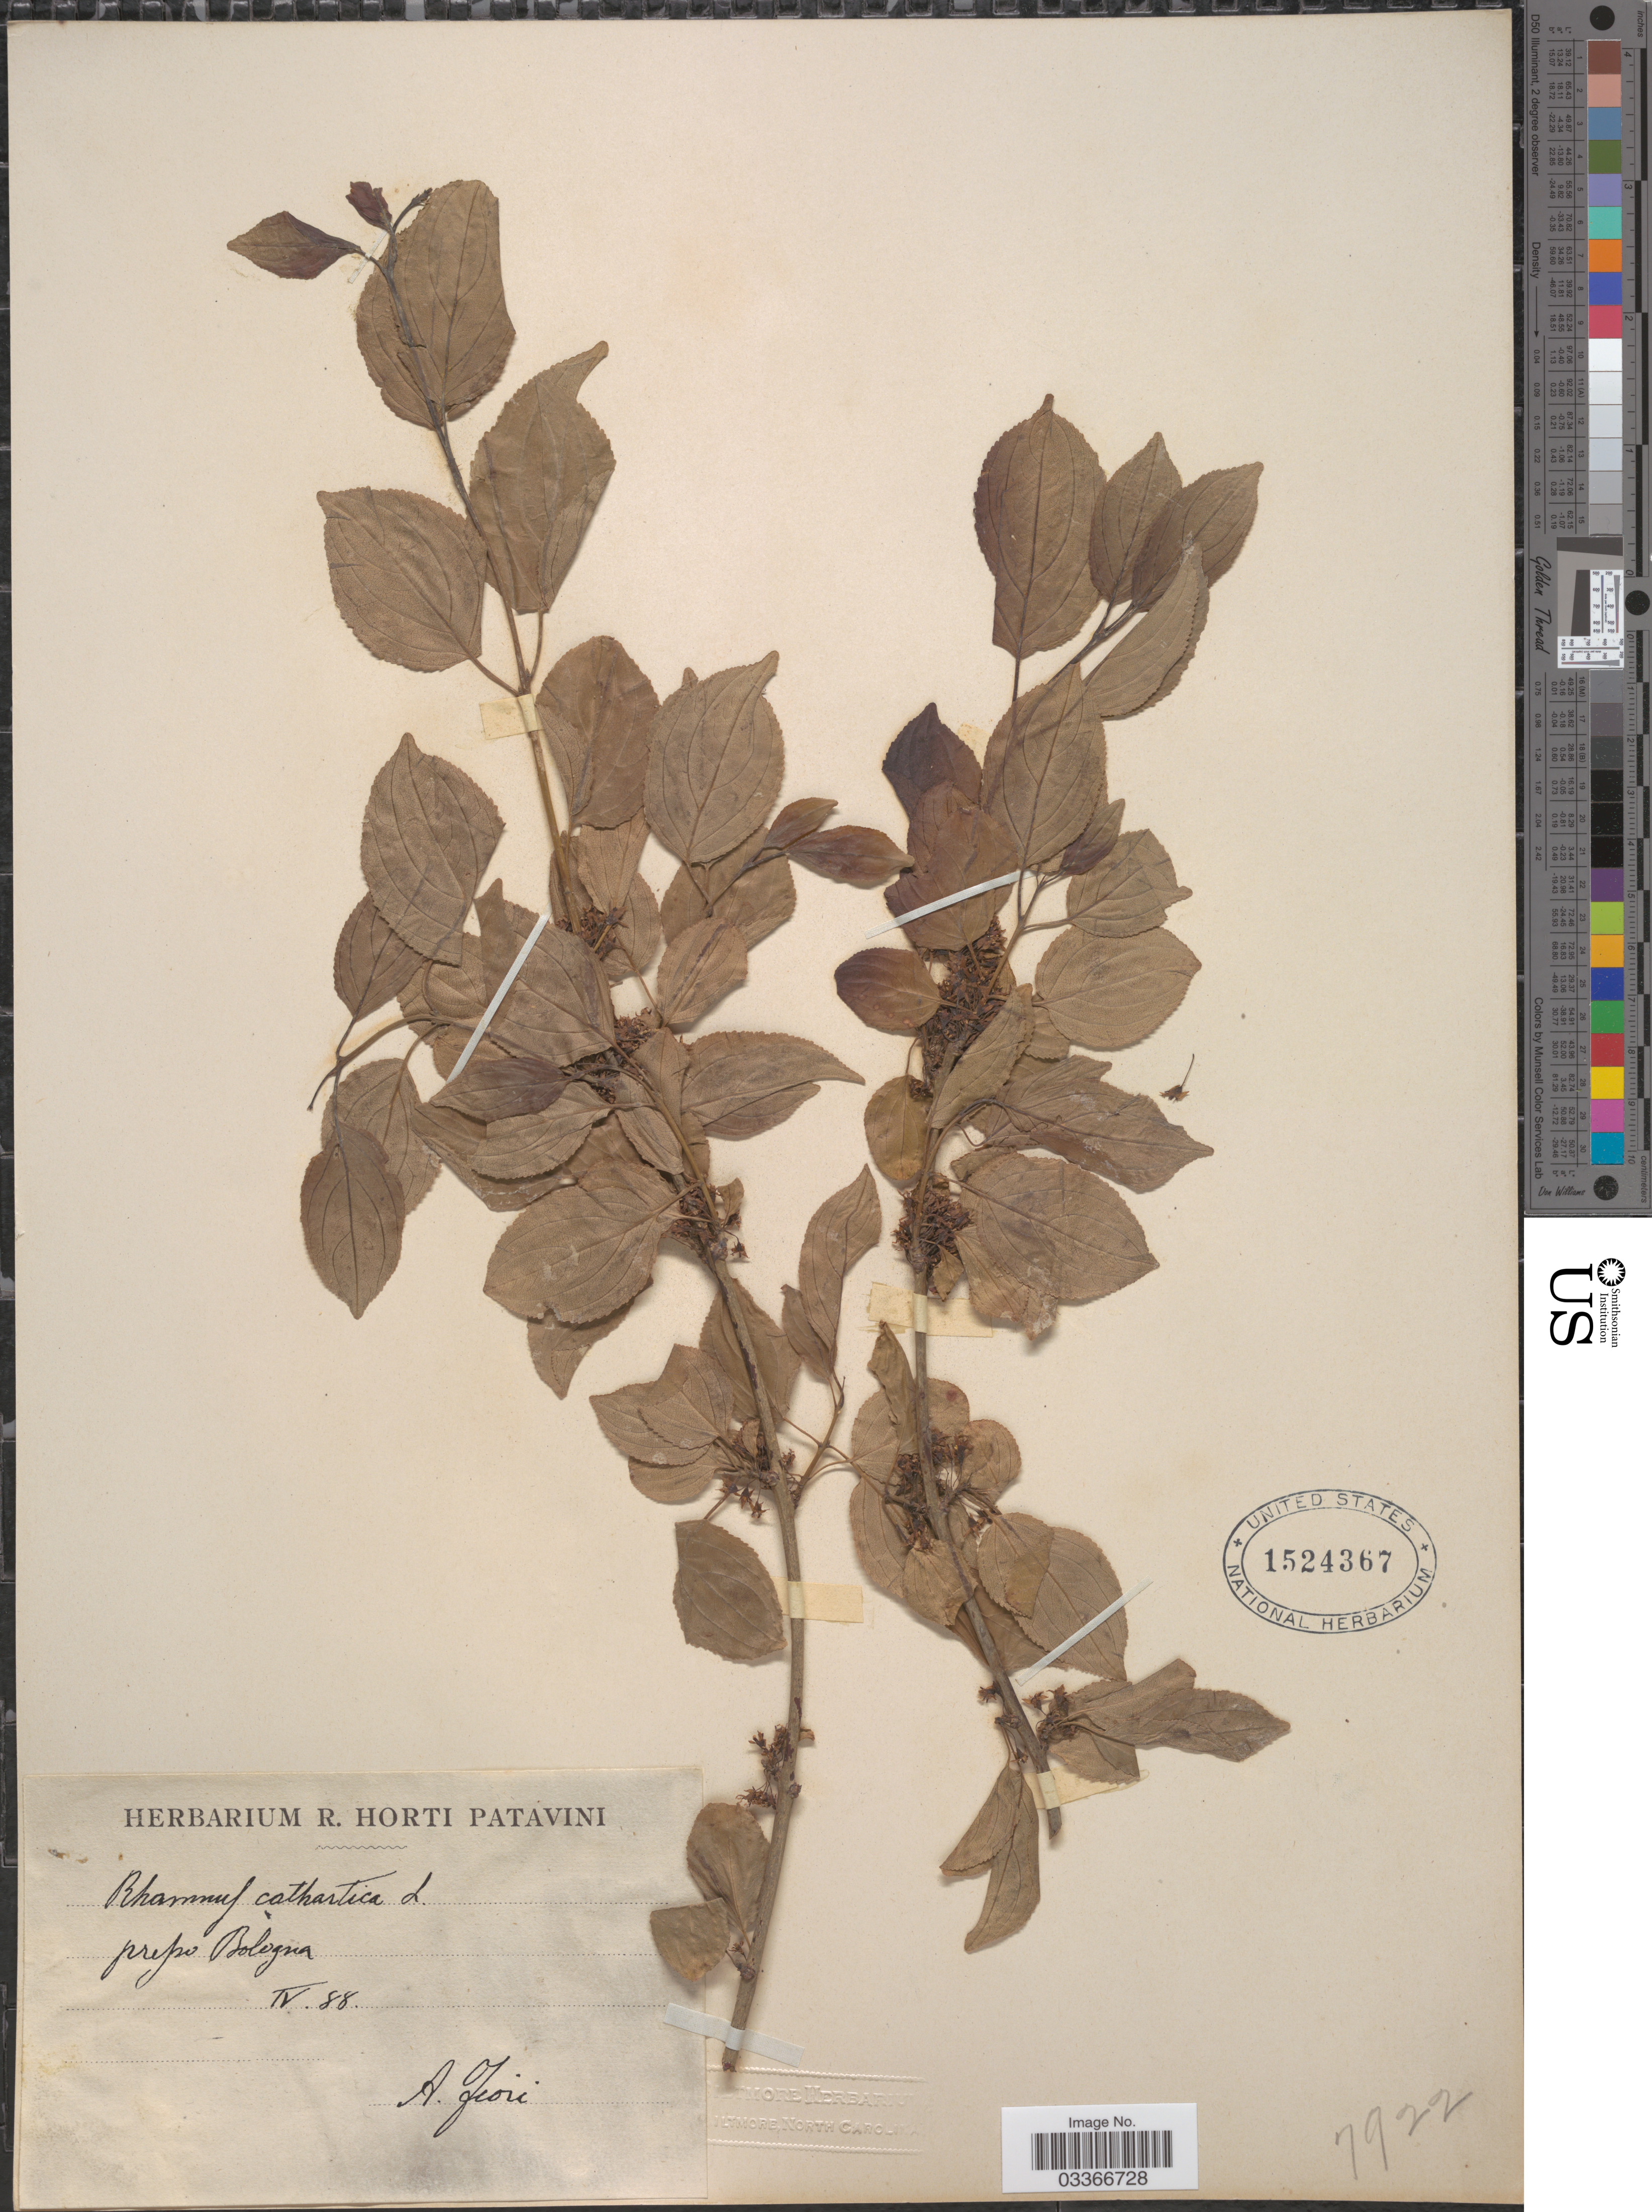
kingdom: Plantae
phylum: Tracheophyta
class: Magnoliopsida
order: Rosales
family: Rhamnaceae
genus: Rhamnus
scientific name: Rhamnus cathartica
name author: L.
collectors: A. Fiori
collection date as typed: Transcribed d/m/y: /4/88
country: Italy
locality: Presso Bologna.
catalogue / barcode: US 1524367